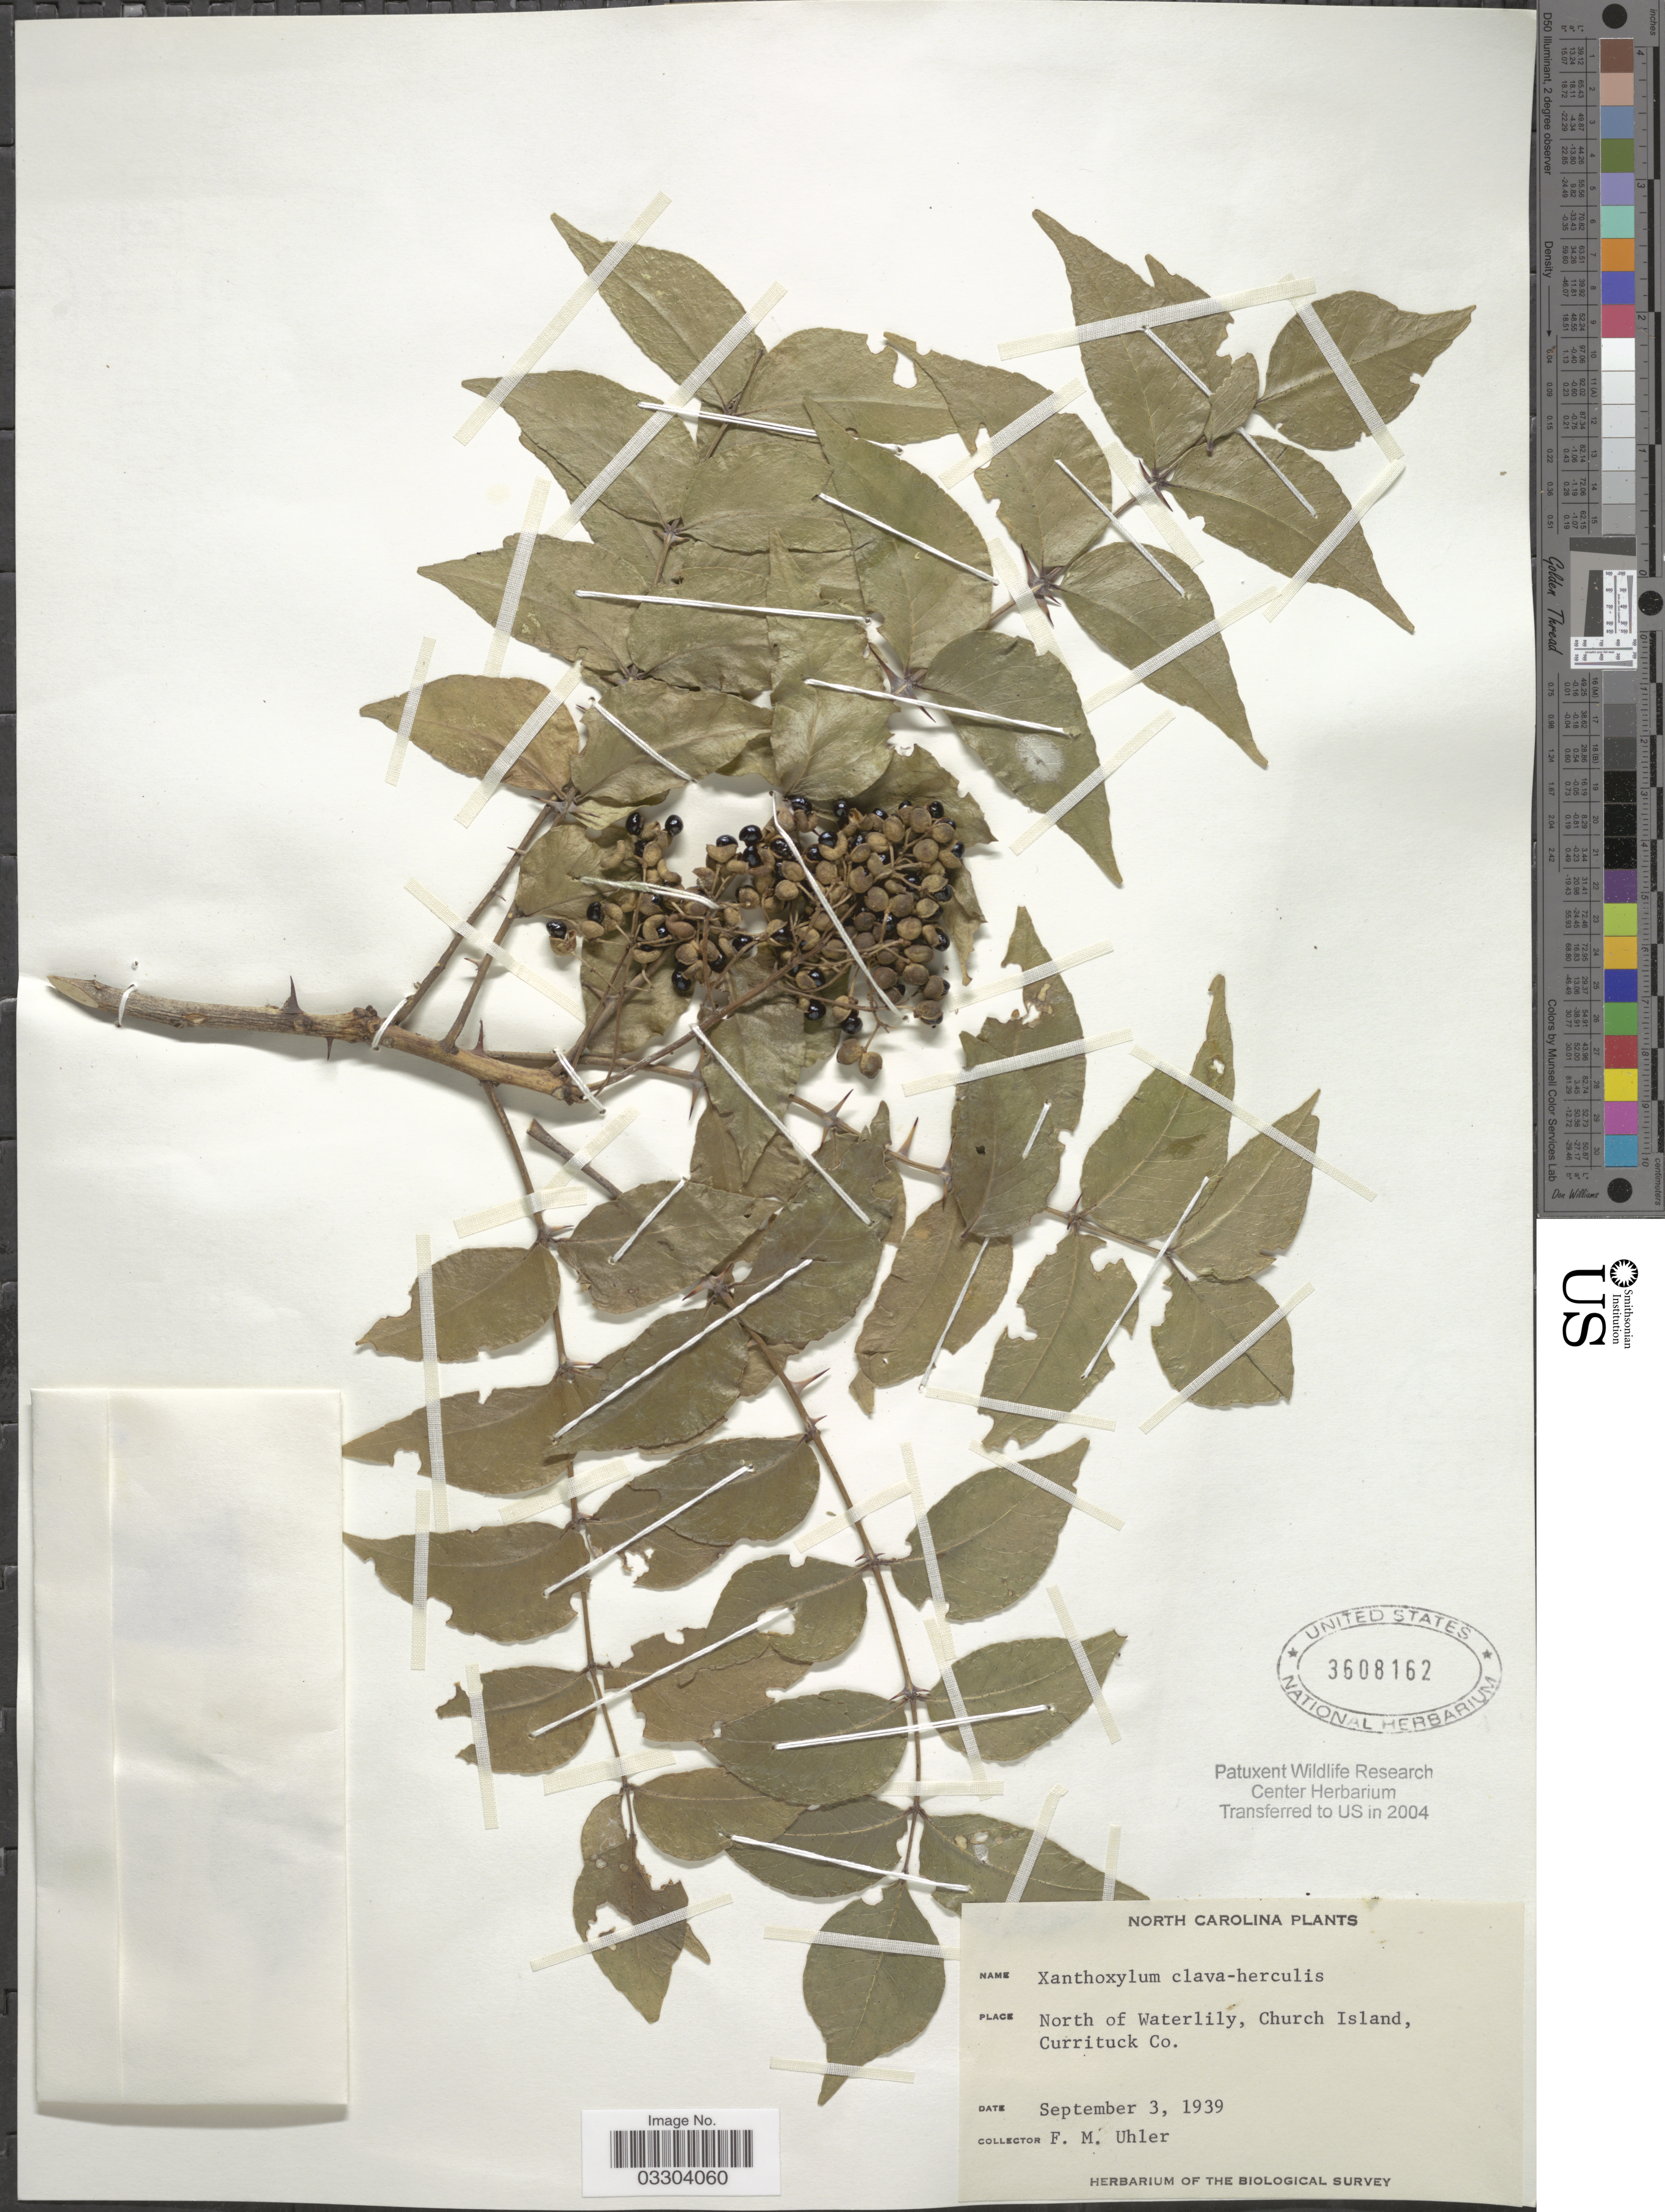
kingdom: Plantae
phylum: Tracheophyta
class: Magnoliopsida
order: Sapindales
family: Rutaceae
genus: Zanthoxylum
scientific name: Zanthoxylum clava-herculis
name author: L.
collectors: F. M. Uhler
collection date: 1939-09-03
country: United States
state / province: North Carolina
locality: North of Waterlily, Church Island, Currituck Co.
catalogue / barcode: US 3608162